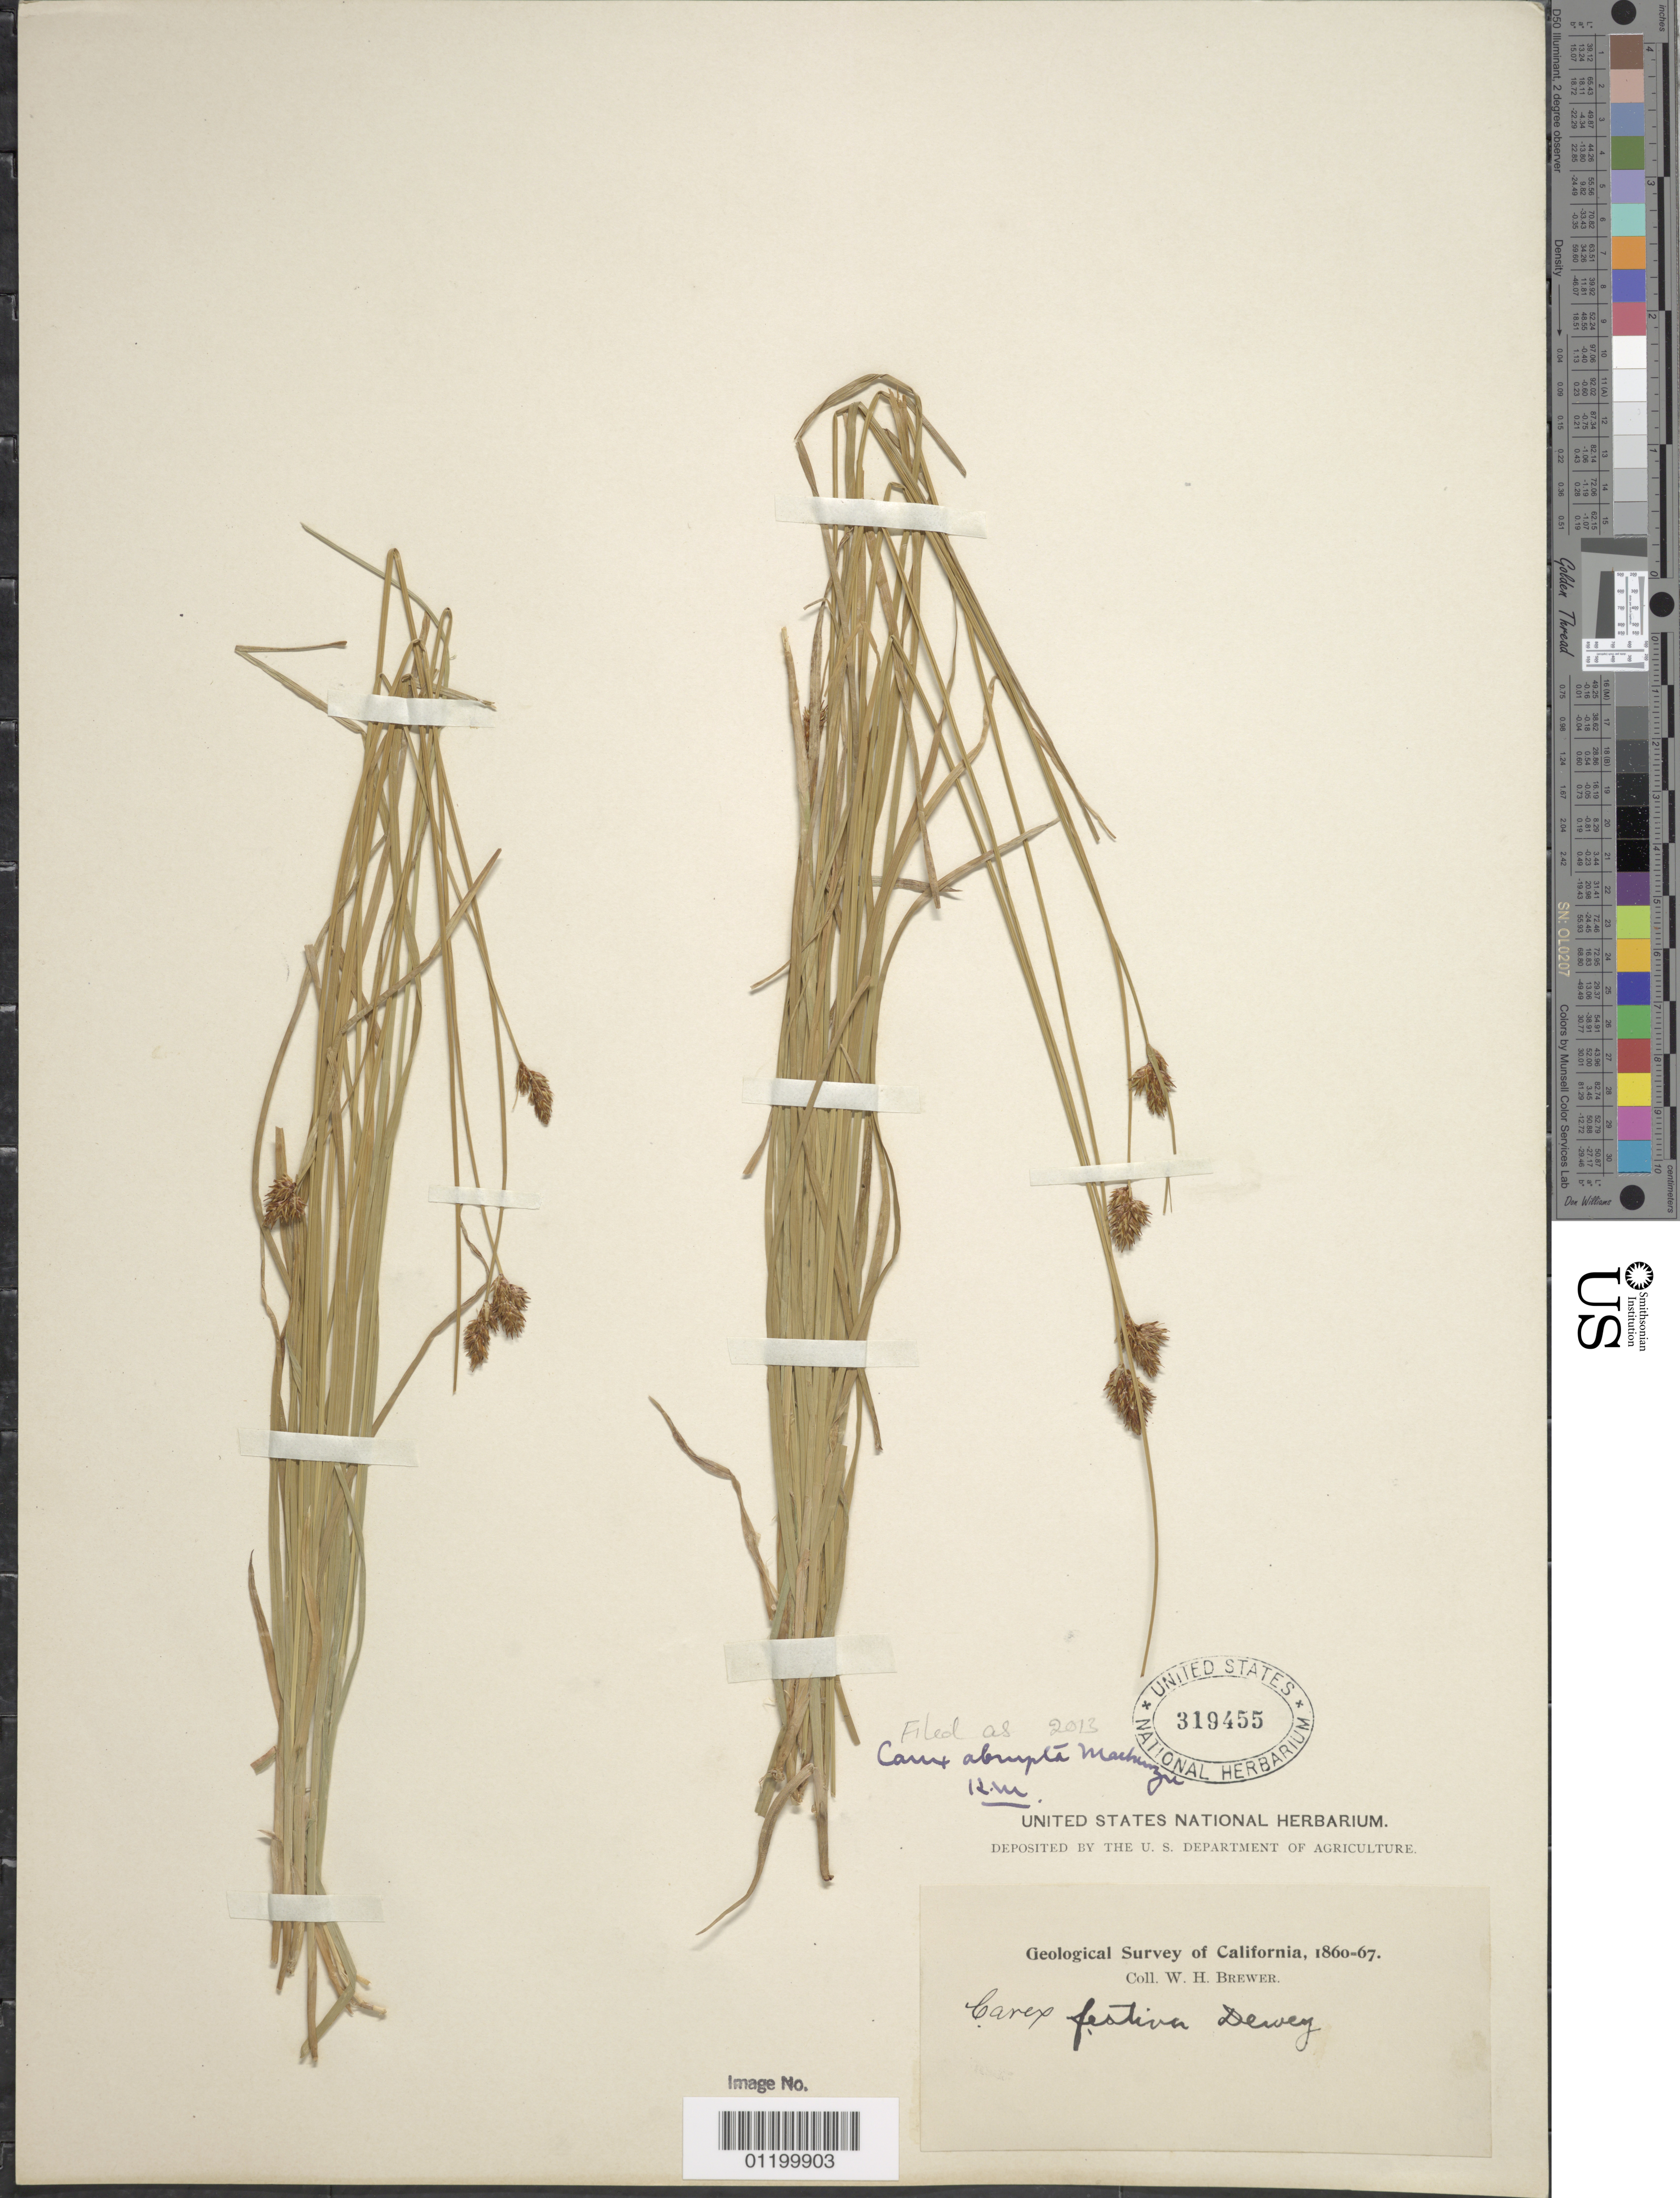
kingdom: Plantae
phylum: Tracheophyta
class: Liliopsida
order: Poales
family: Cyperaceae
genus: Carex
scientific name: Carex abrupta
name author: Mack.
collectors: W. H. Brewer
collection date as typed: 1860 to -- --- 1867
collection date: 1860/1867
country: United States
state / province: California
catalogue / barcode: US 319455